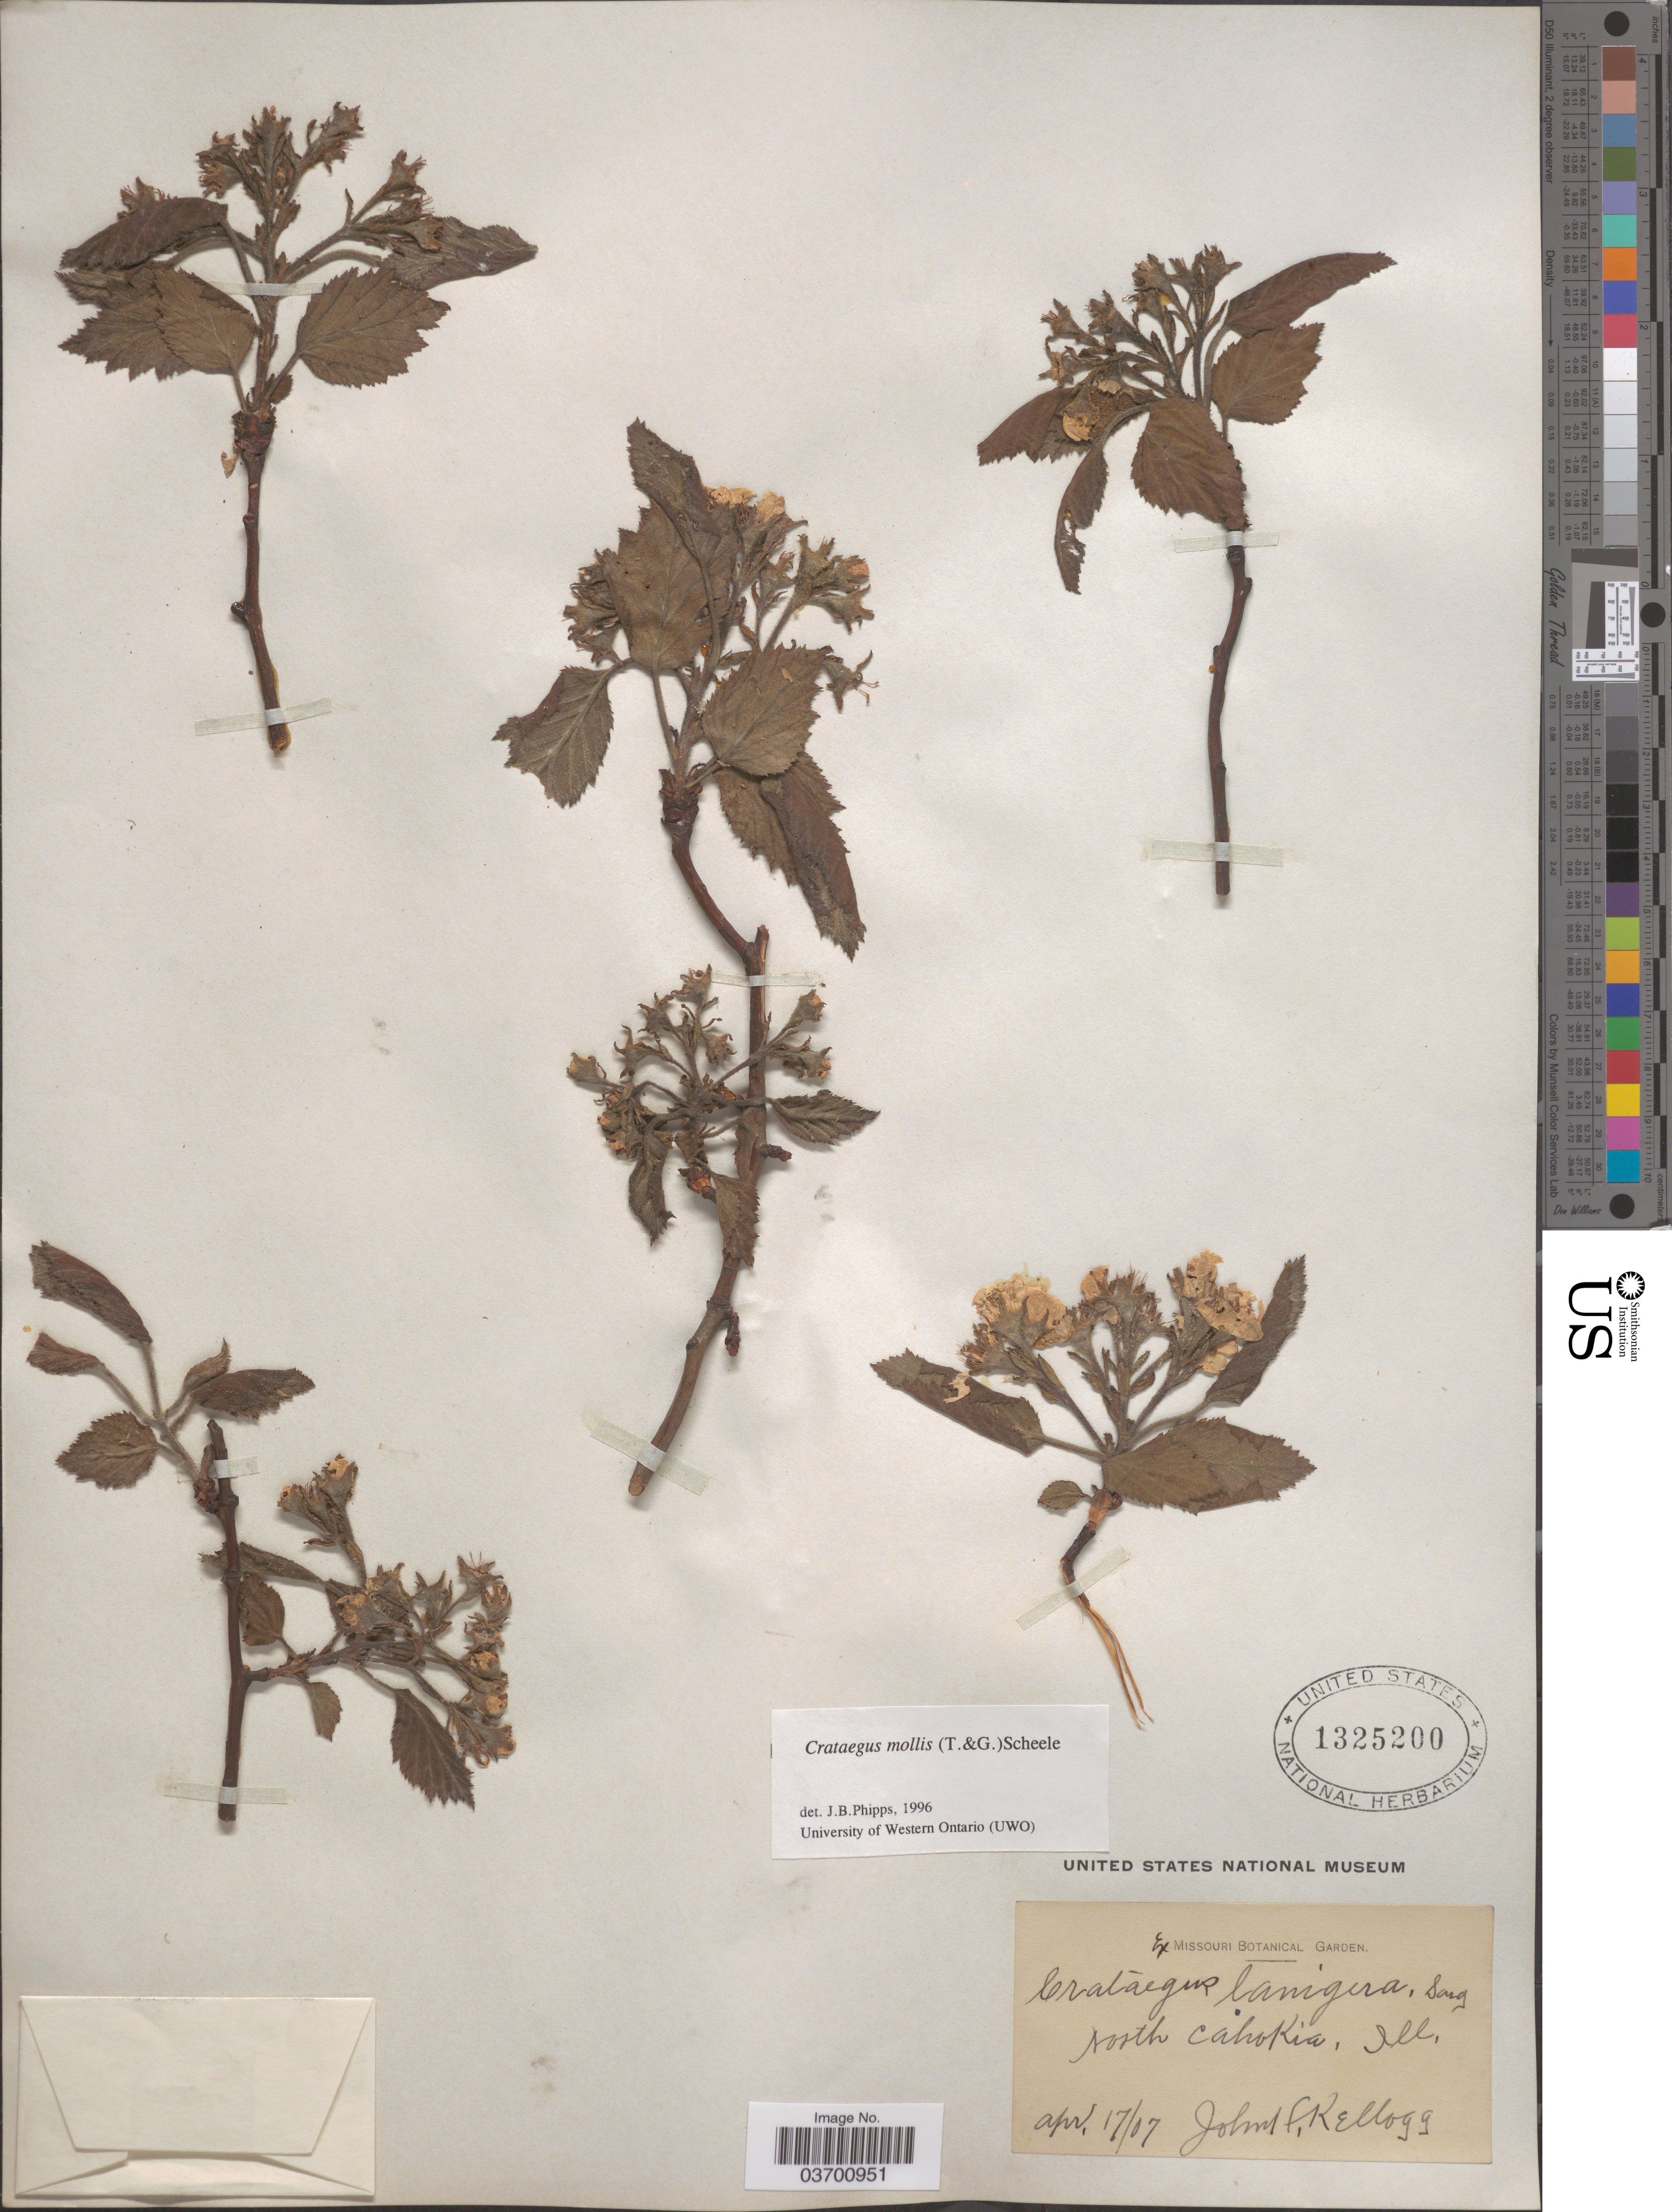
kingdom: Plantae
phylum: Tracheophyta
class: Magnoliopsida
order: Rosales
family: Rosaceae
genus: Crataegus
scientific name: Crataegus mollis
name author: (Torr. & A. Gray) Scheele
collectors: J. H. Kellogg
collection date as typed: Transcribed d/m/y: 17/4/7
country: United States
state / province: Illinois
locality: North Cahokia.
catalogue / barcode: US 1325200